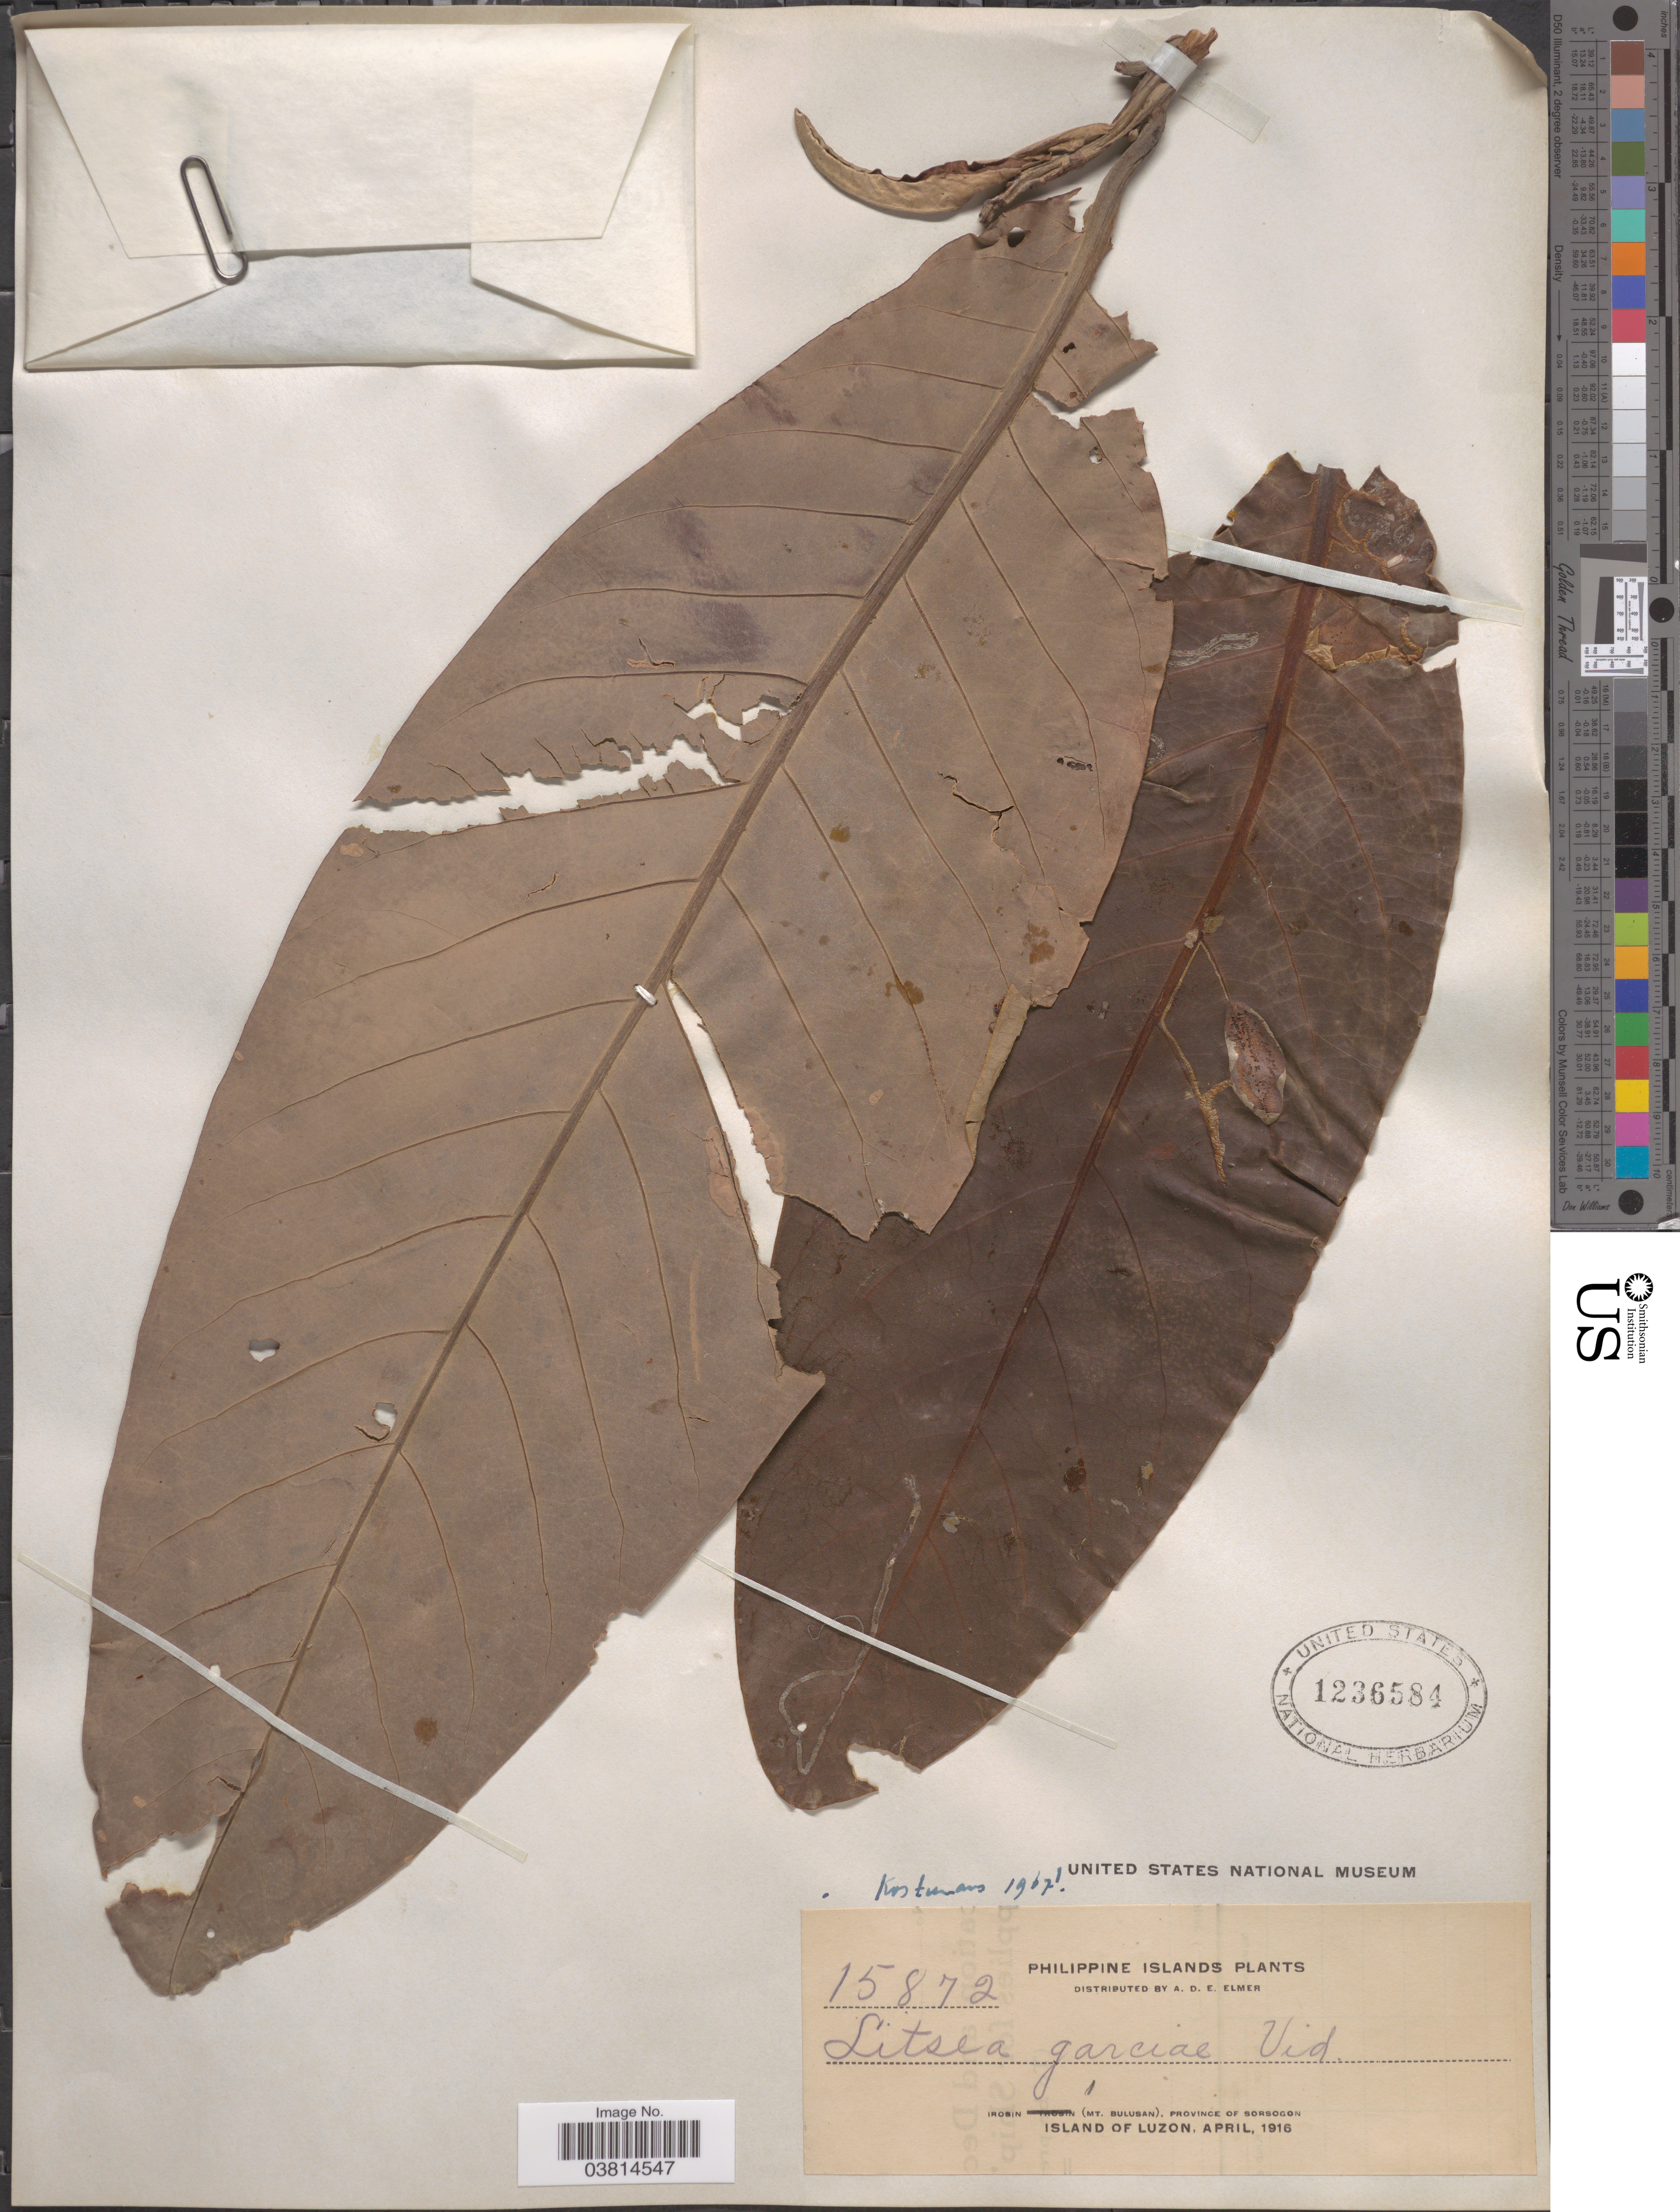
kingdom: Plantae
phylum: Tracheophyta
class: Magnoliopsida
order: Laurales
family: Lauraceae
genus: Litsea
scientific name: Litsea garciae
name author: S. Vidal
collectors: A. D. E. Elmer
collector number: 15872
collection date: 1916-04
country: Philippines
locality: Irosin (Mt. Bulusan), Province of Sorsogon. Island of Luzon.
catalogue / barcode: US 1236584